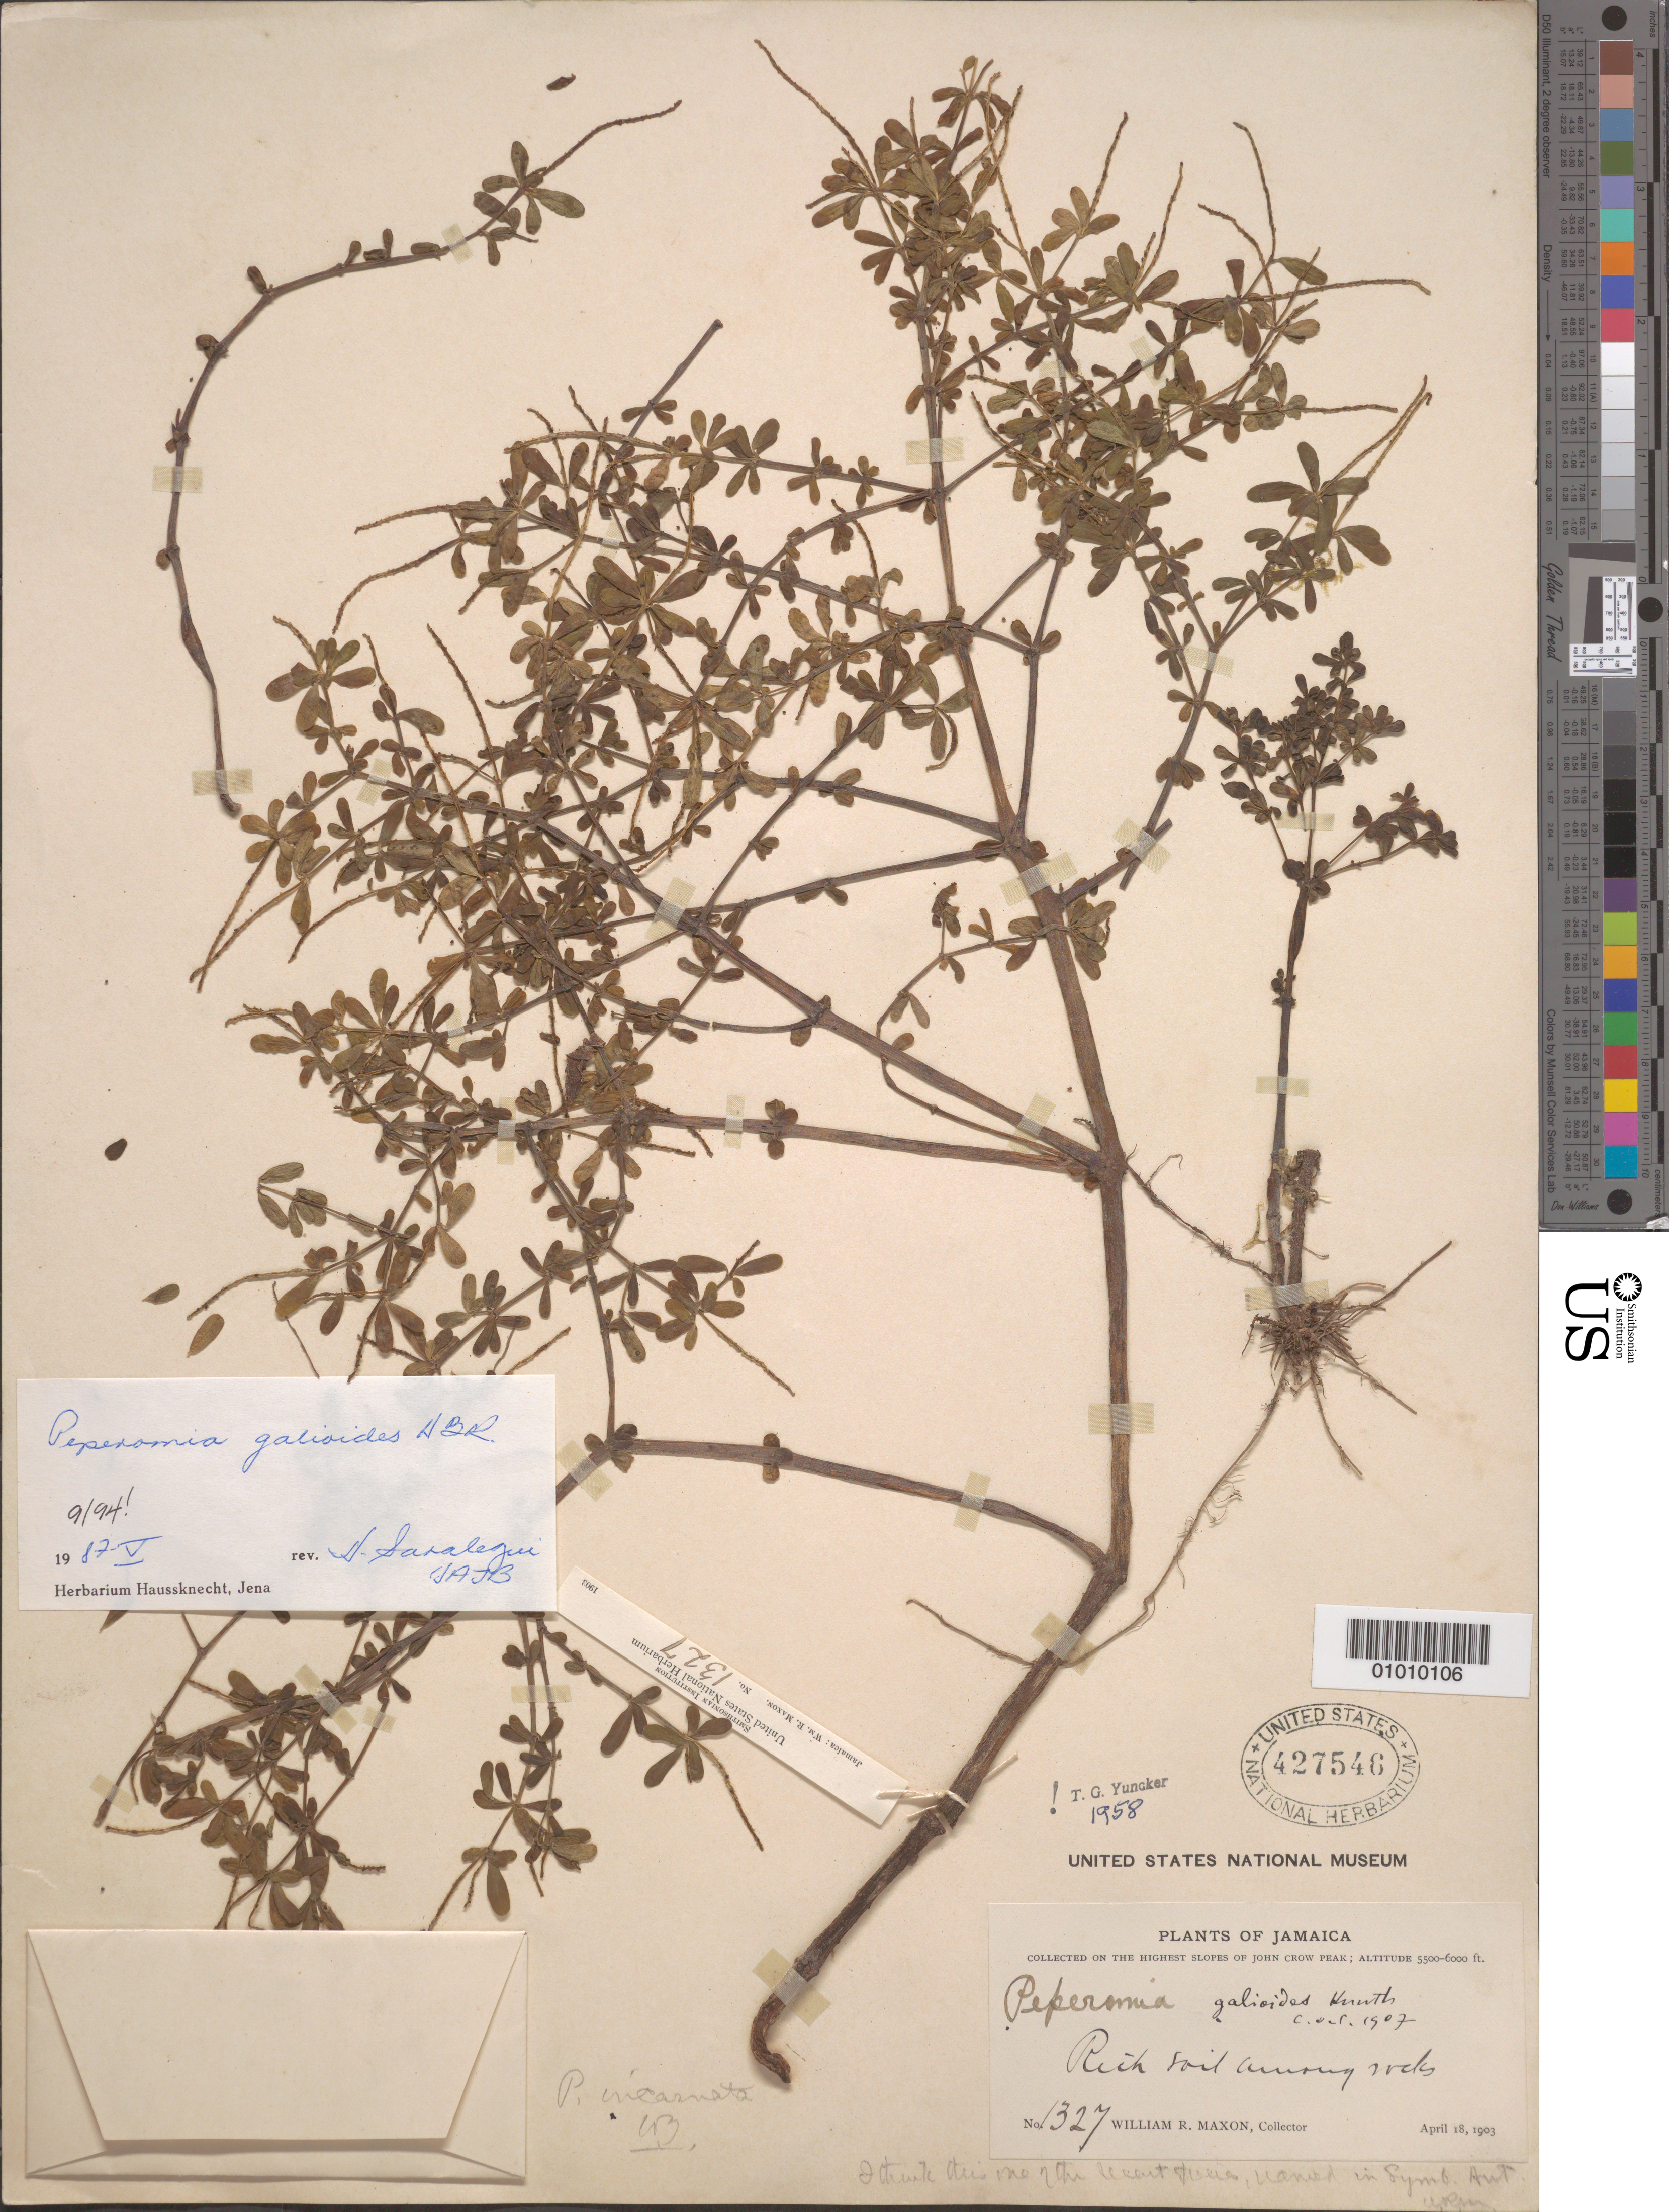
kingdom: Plantae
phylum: Tracheophyta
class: Magnoliopsida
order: Piperales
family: Piperaceae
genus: Peperomia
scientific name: Peperomia galioides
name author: Kunth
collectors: W. R. Maxon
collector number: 1327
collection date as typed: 18 Apr 1903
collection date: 1903-04-18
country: Jamaica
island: Jamaica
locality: Rich soil around rocks.Highest slopes of John Crow Peak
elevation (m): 1676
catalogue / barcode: US 427546